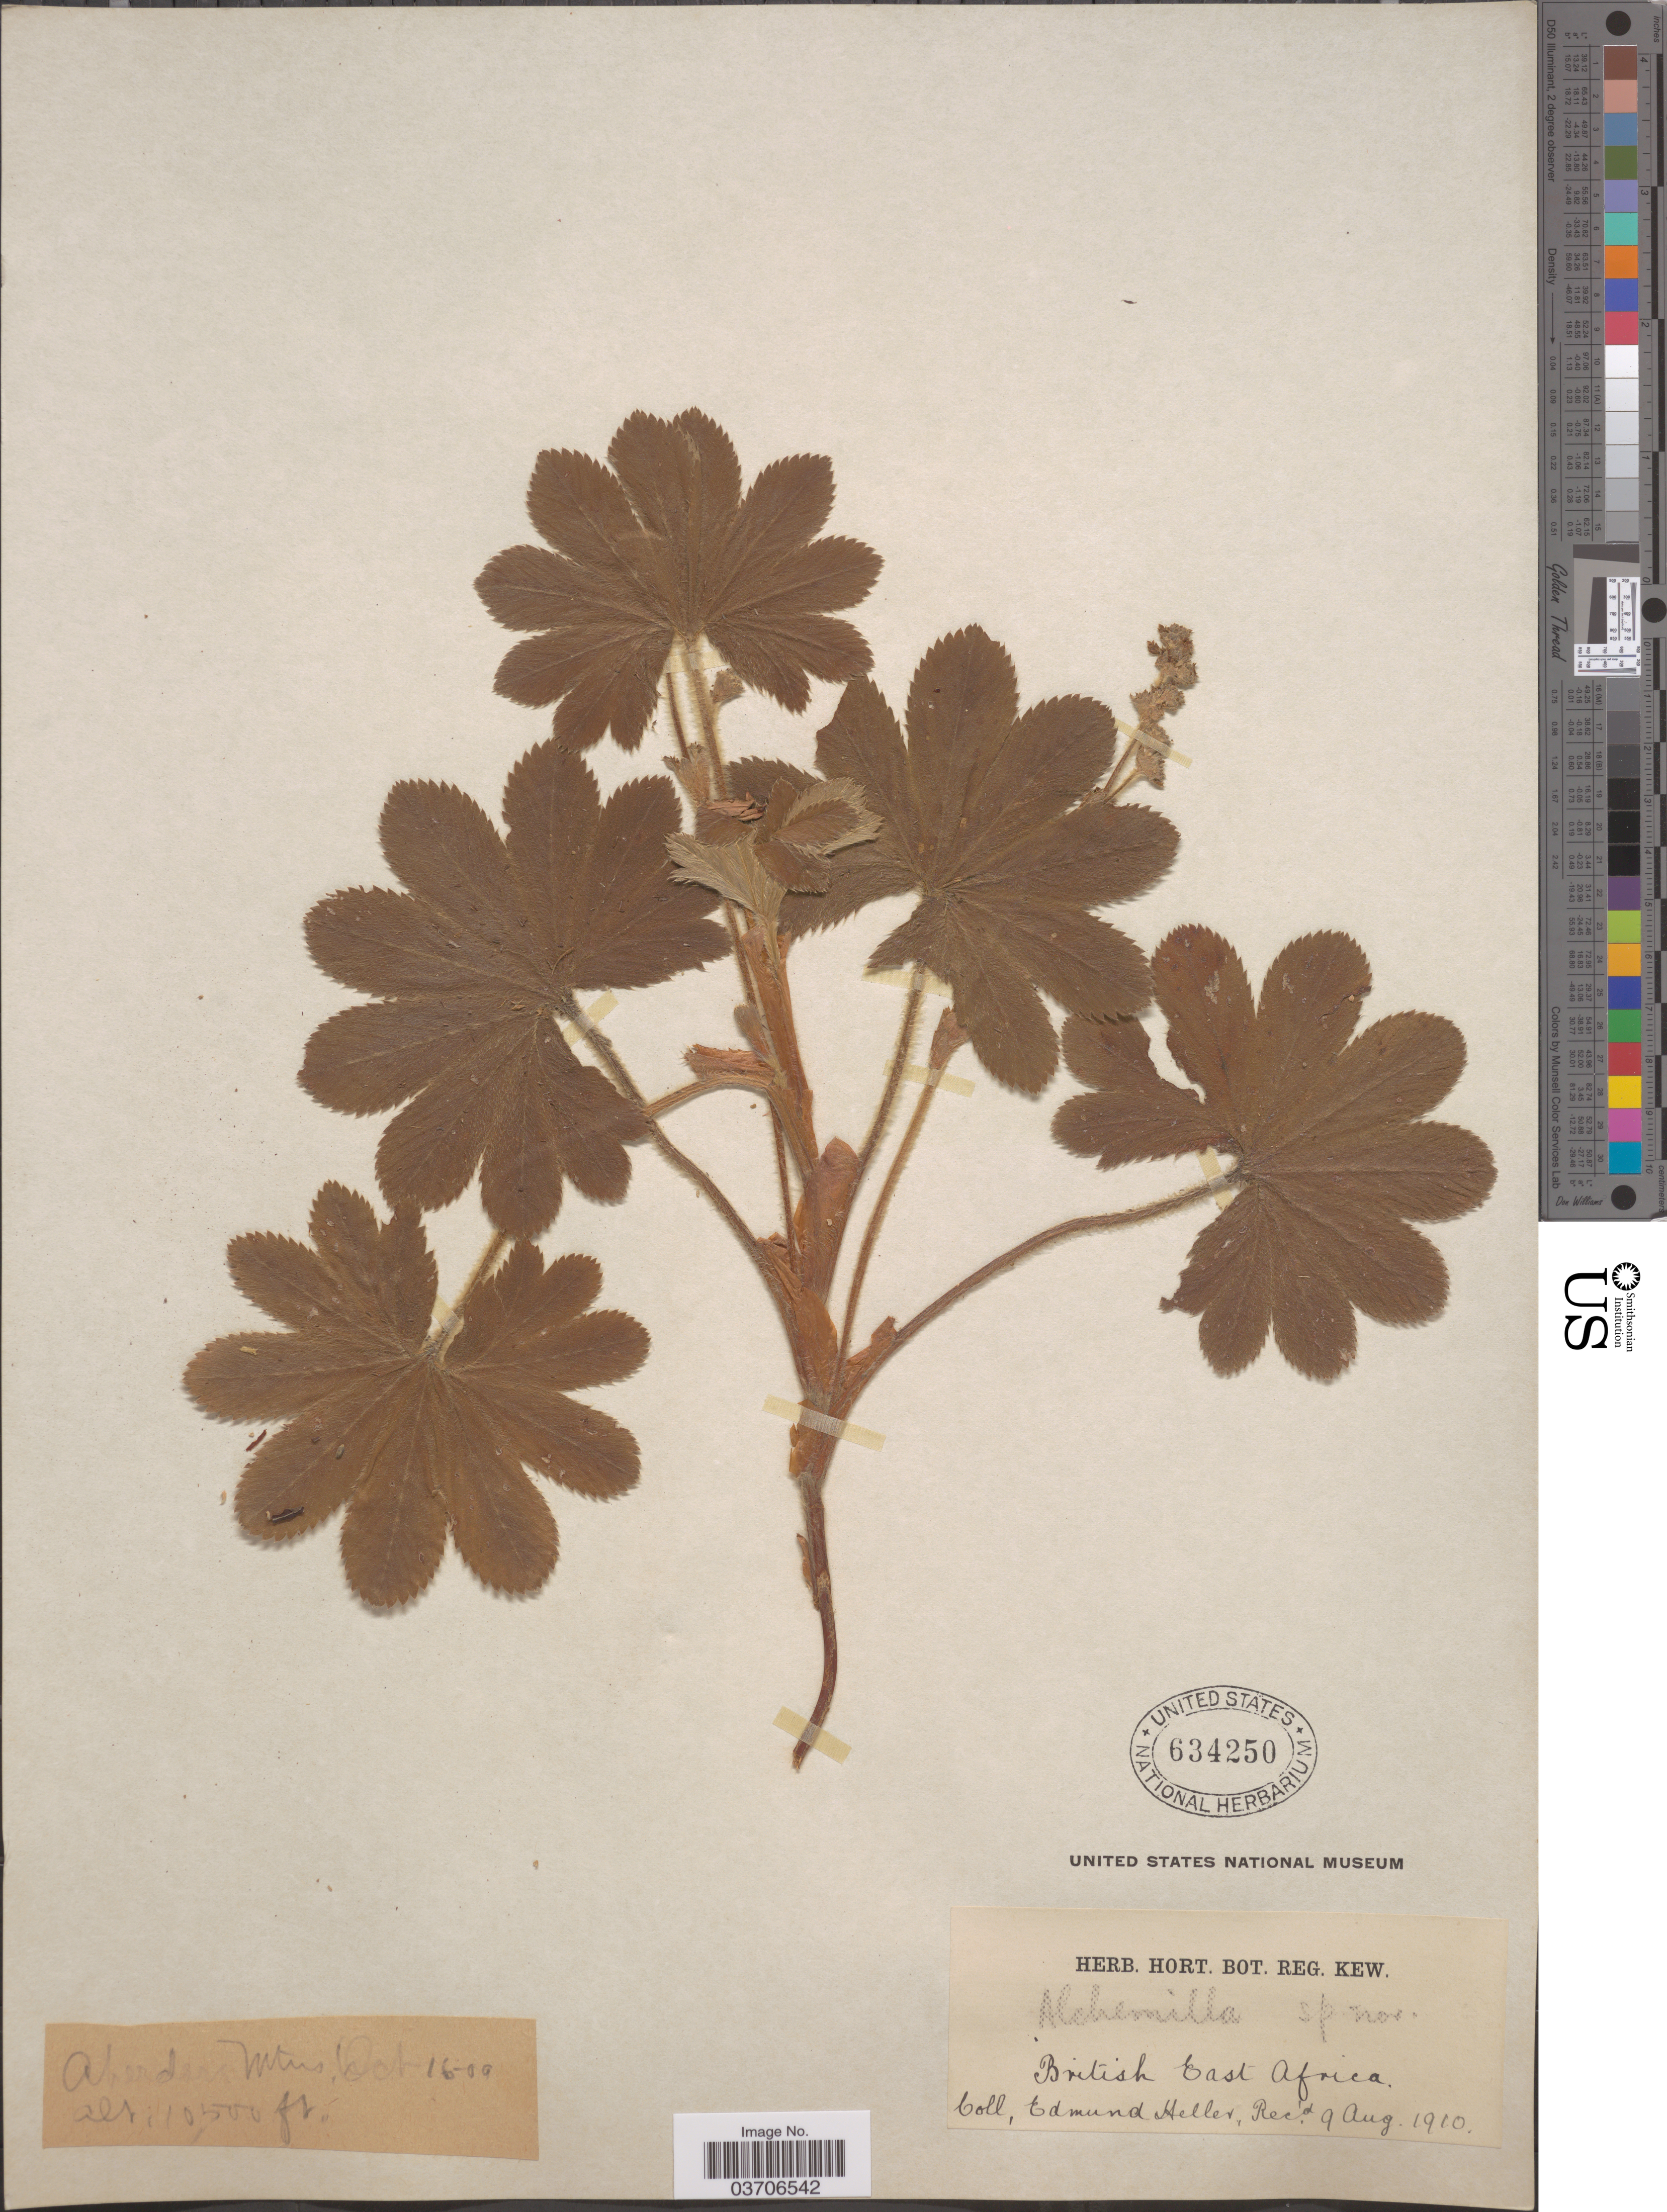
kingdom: Plantae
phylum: Tracheophyta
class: Magnoliopsida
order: Rosales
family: Rosaceae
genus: Alchemilla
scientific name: Alchemilla sp.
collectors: E. Heller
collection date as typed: Transcribed d/m/y: 16/10/9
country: Kenya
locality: Aberdare Mtns. British East Africa.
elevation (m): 3200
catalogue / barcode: US 634250